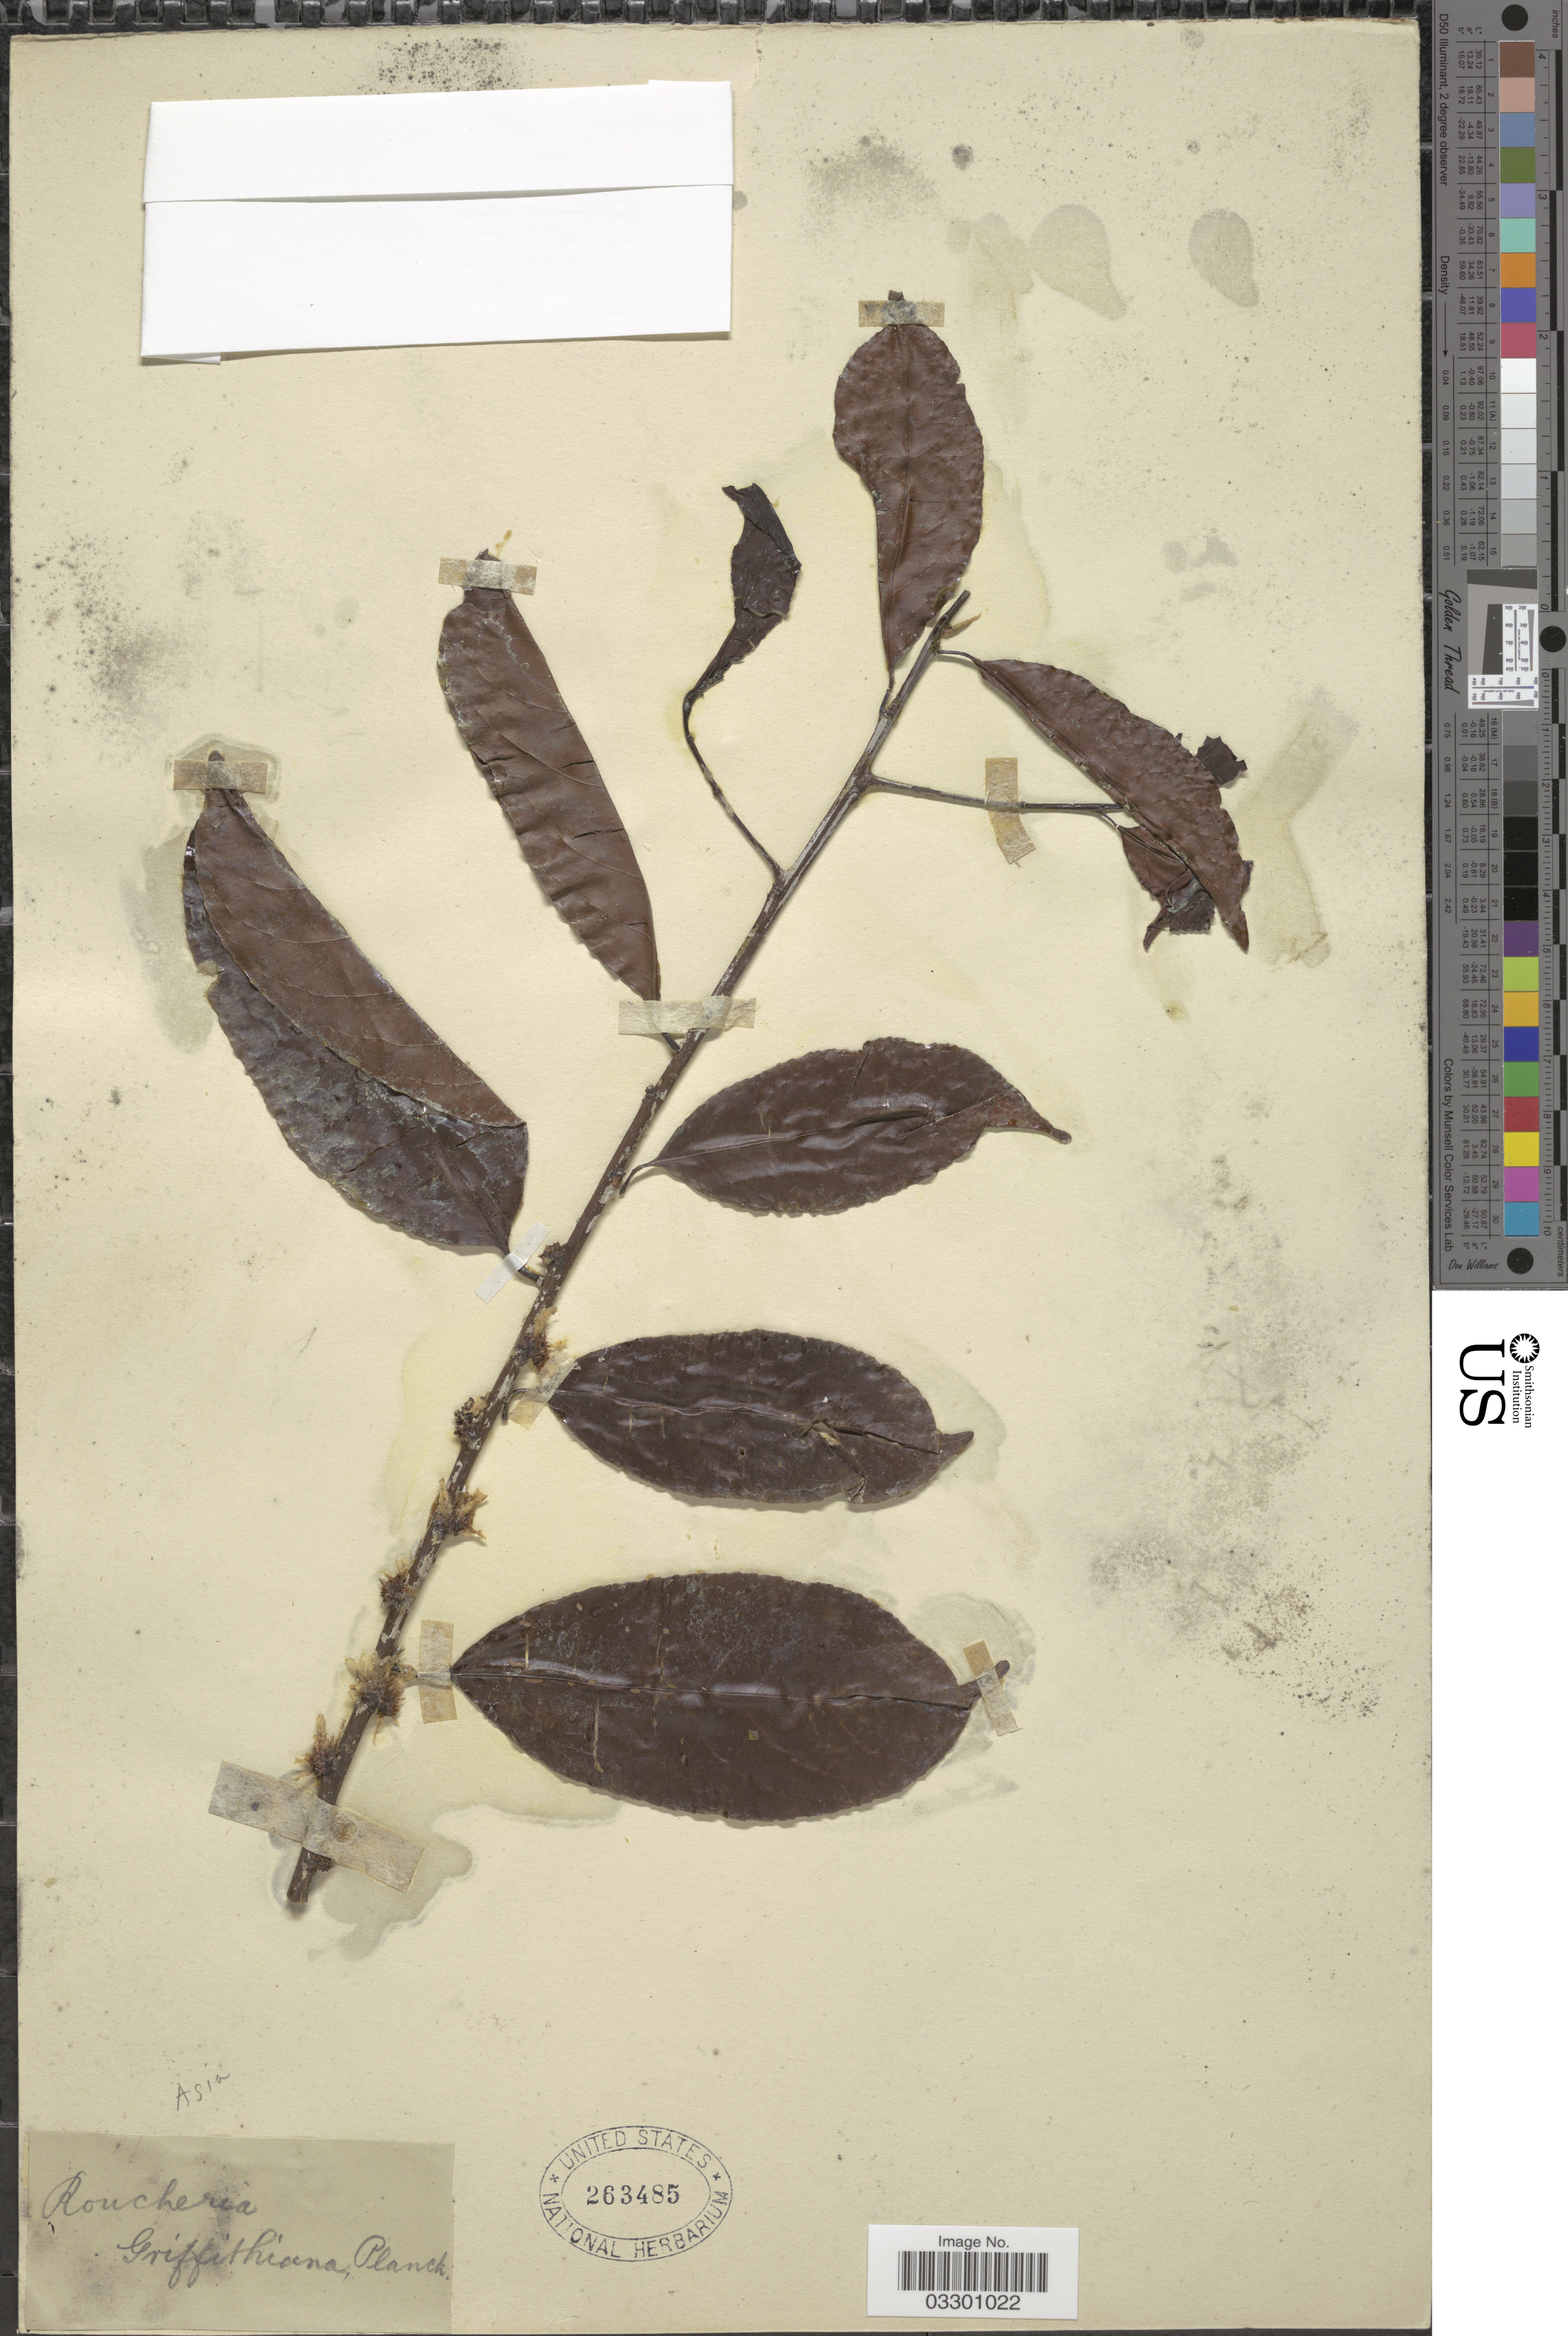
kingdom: Plantae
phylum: Tracheophyta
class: Magnoliopsida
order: Malpighiales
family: Linaceae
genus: Roucheria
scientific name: Roucheria griffithiana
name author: Planch.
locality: Asia.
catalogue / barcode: US 263485